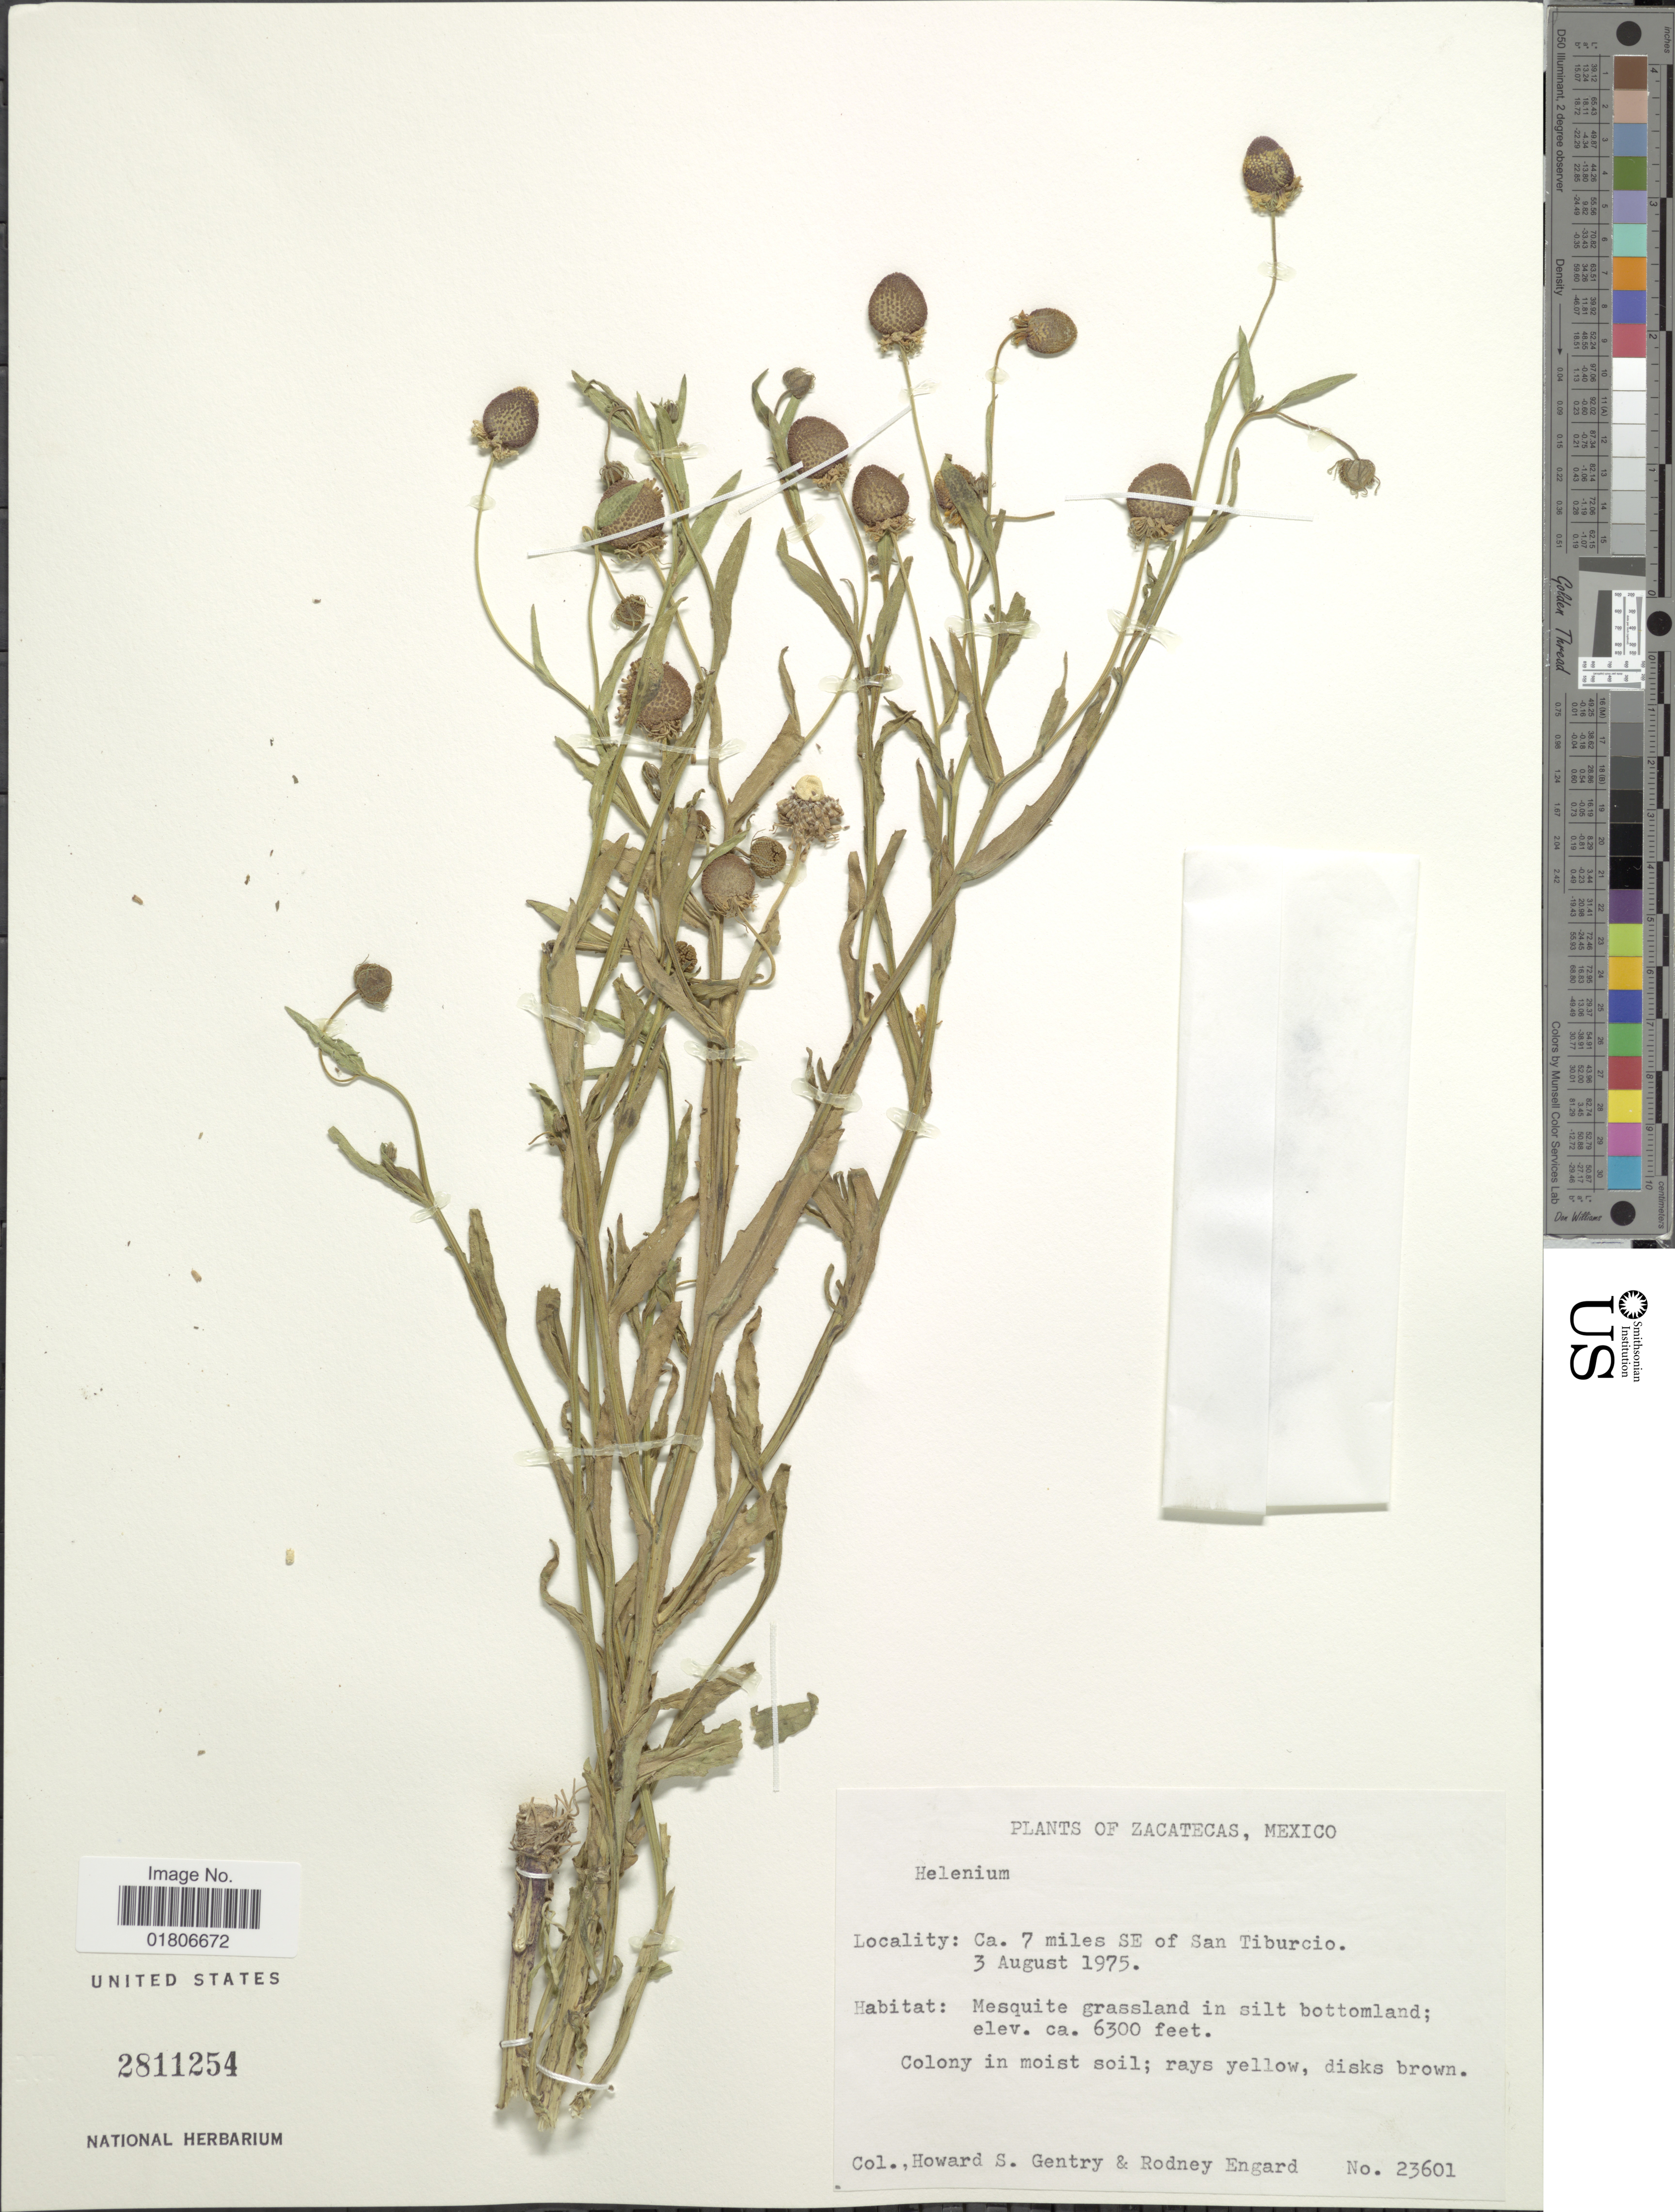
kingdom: Plantae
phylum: Tracheophyta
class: Magnoliopsida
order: Asterales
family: Asteraceae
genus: Helenium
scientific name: Helenium sp.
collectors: H. S. Gentry & R. Engard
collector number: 23601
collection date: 1975-08-03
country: Mexico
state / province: Zacatecas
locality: Ca. 7 miles SE of San Tiburcio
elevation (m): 1920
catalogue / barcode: US 2811254